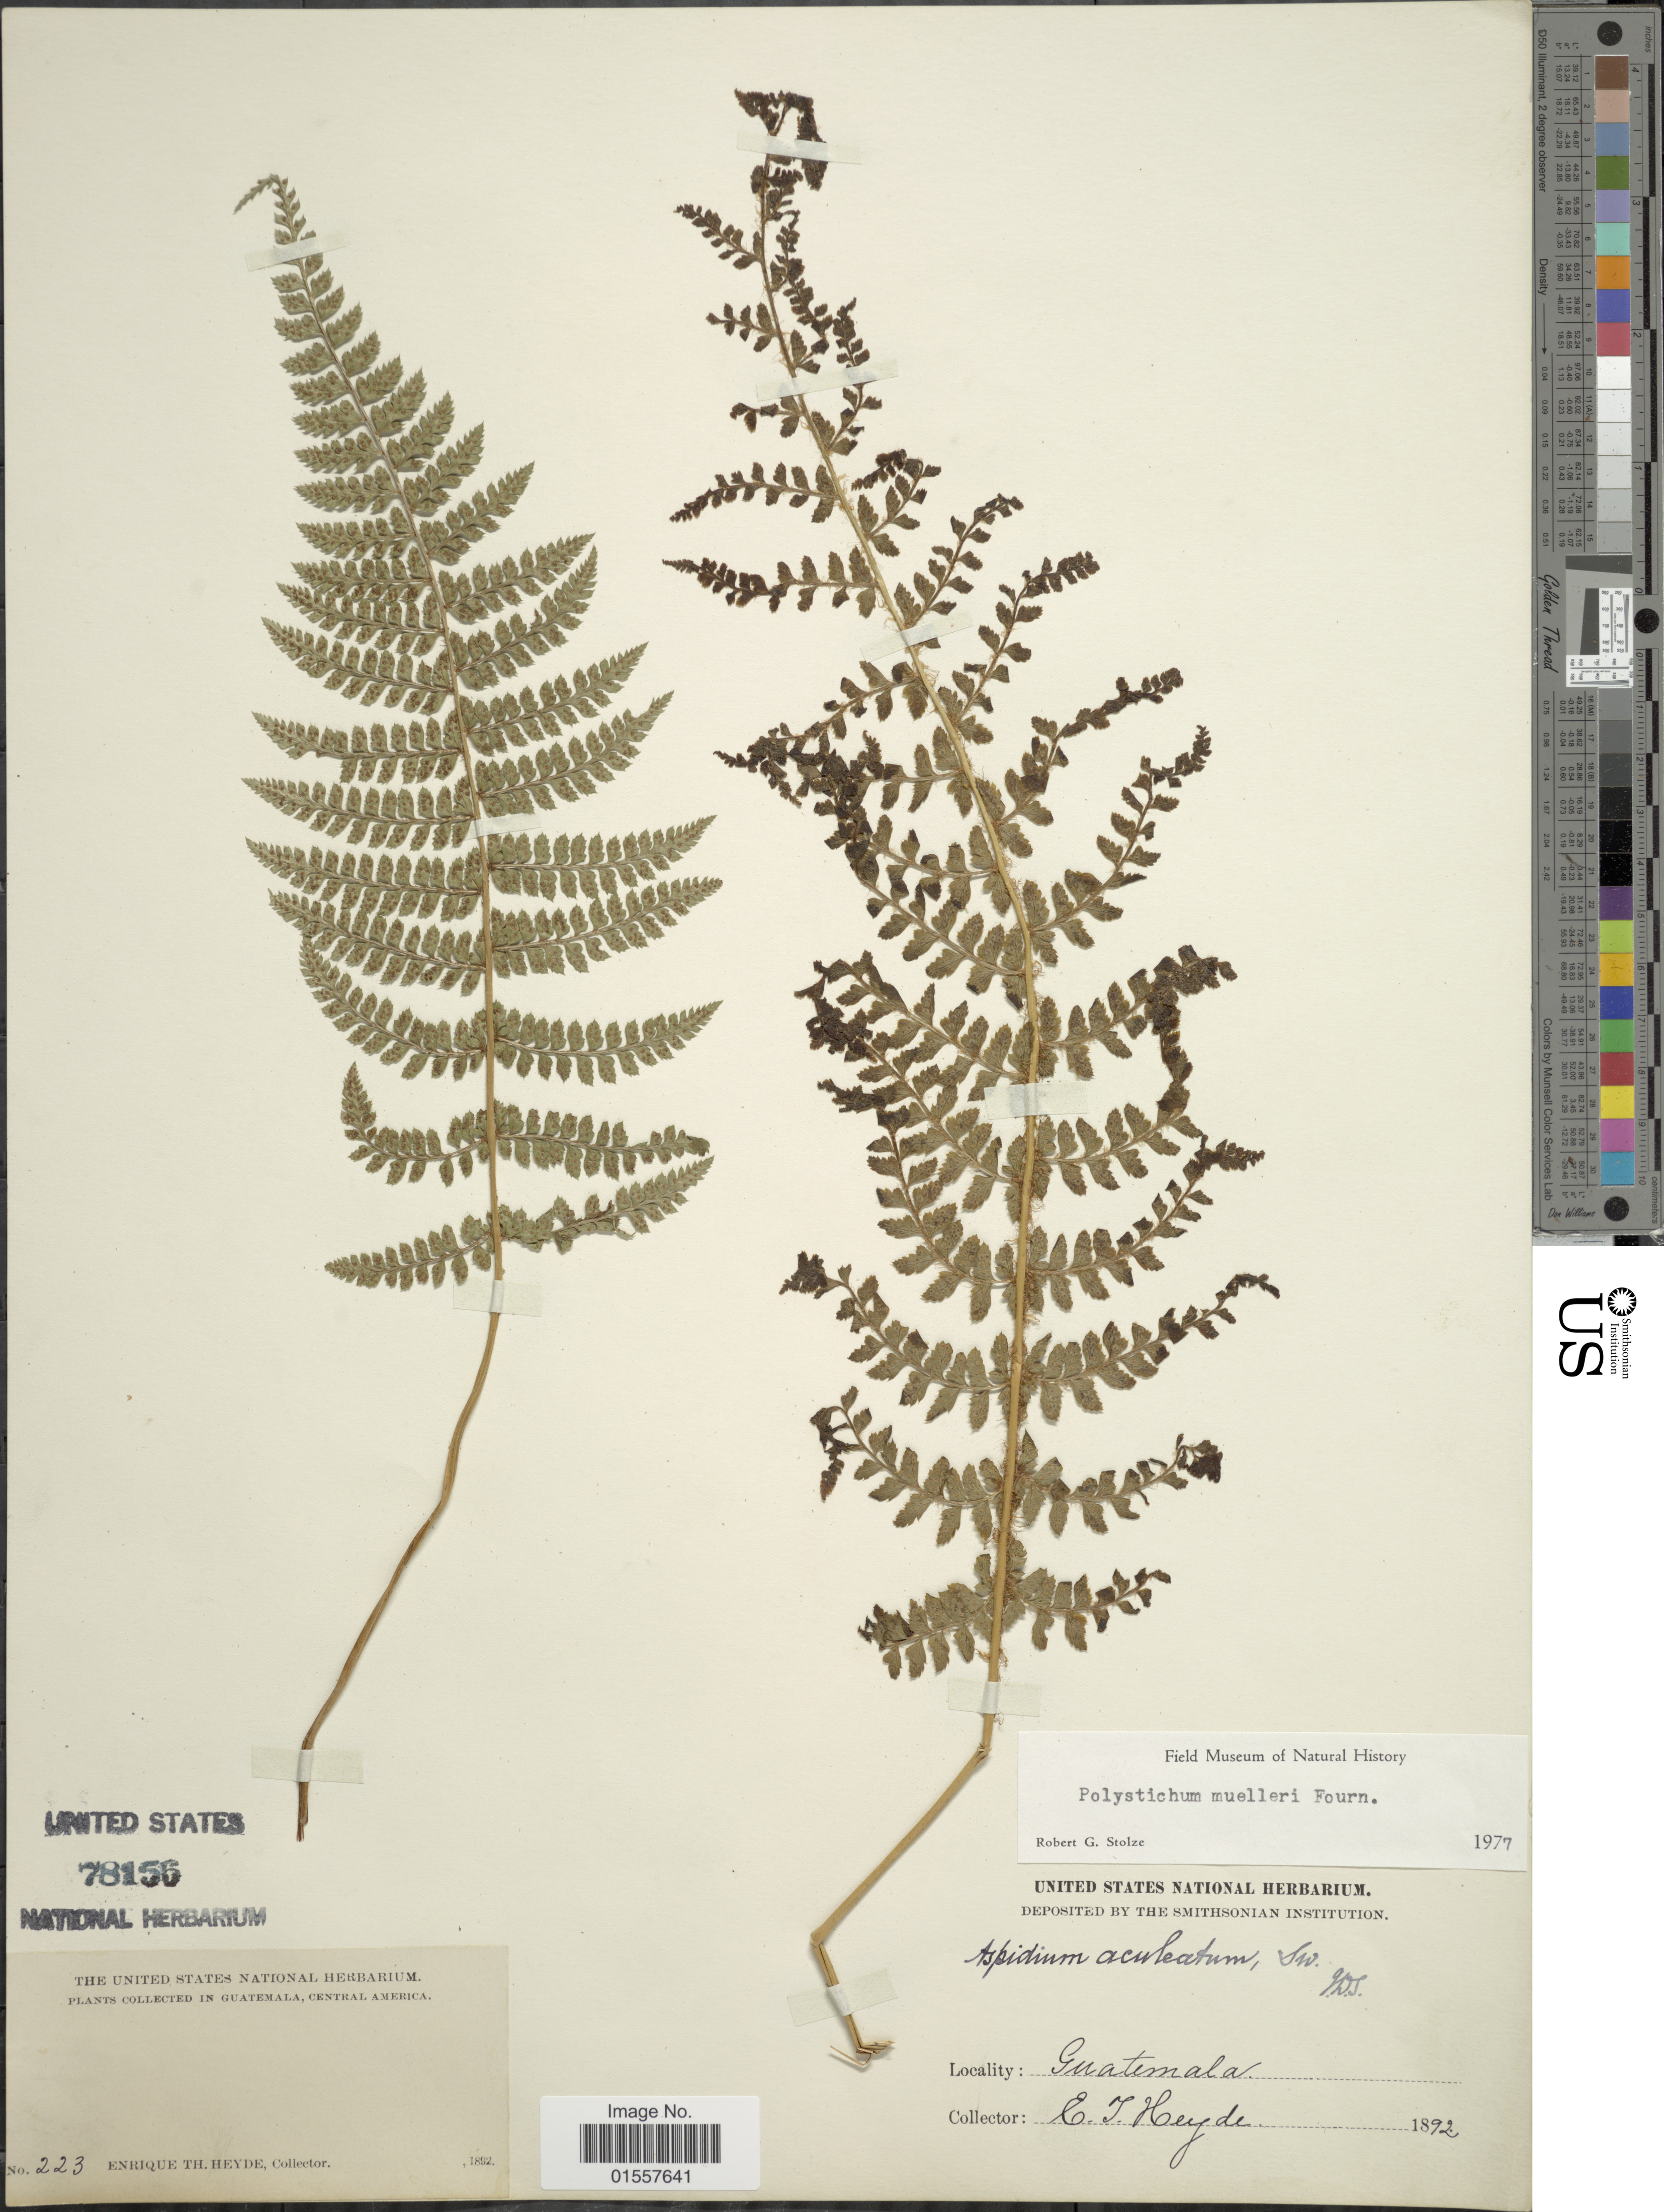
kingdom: Plantae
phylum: Tracheophyta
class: Polypodiopsida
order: Polypodiales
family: Dryopteridaceae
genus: Polystichum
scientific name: Polystichum fournieri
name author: A.R. Sm.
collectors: E. T. Heyde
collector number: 223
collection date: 1892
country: Guatemala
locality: Central America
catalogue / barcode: US 78156